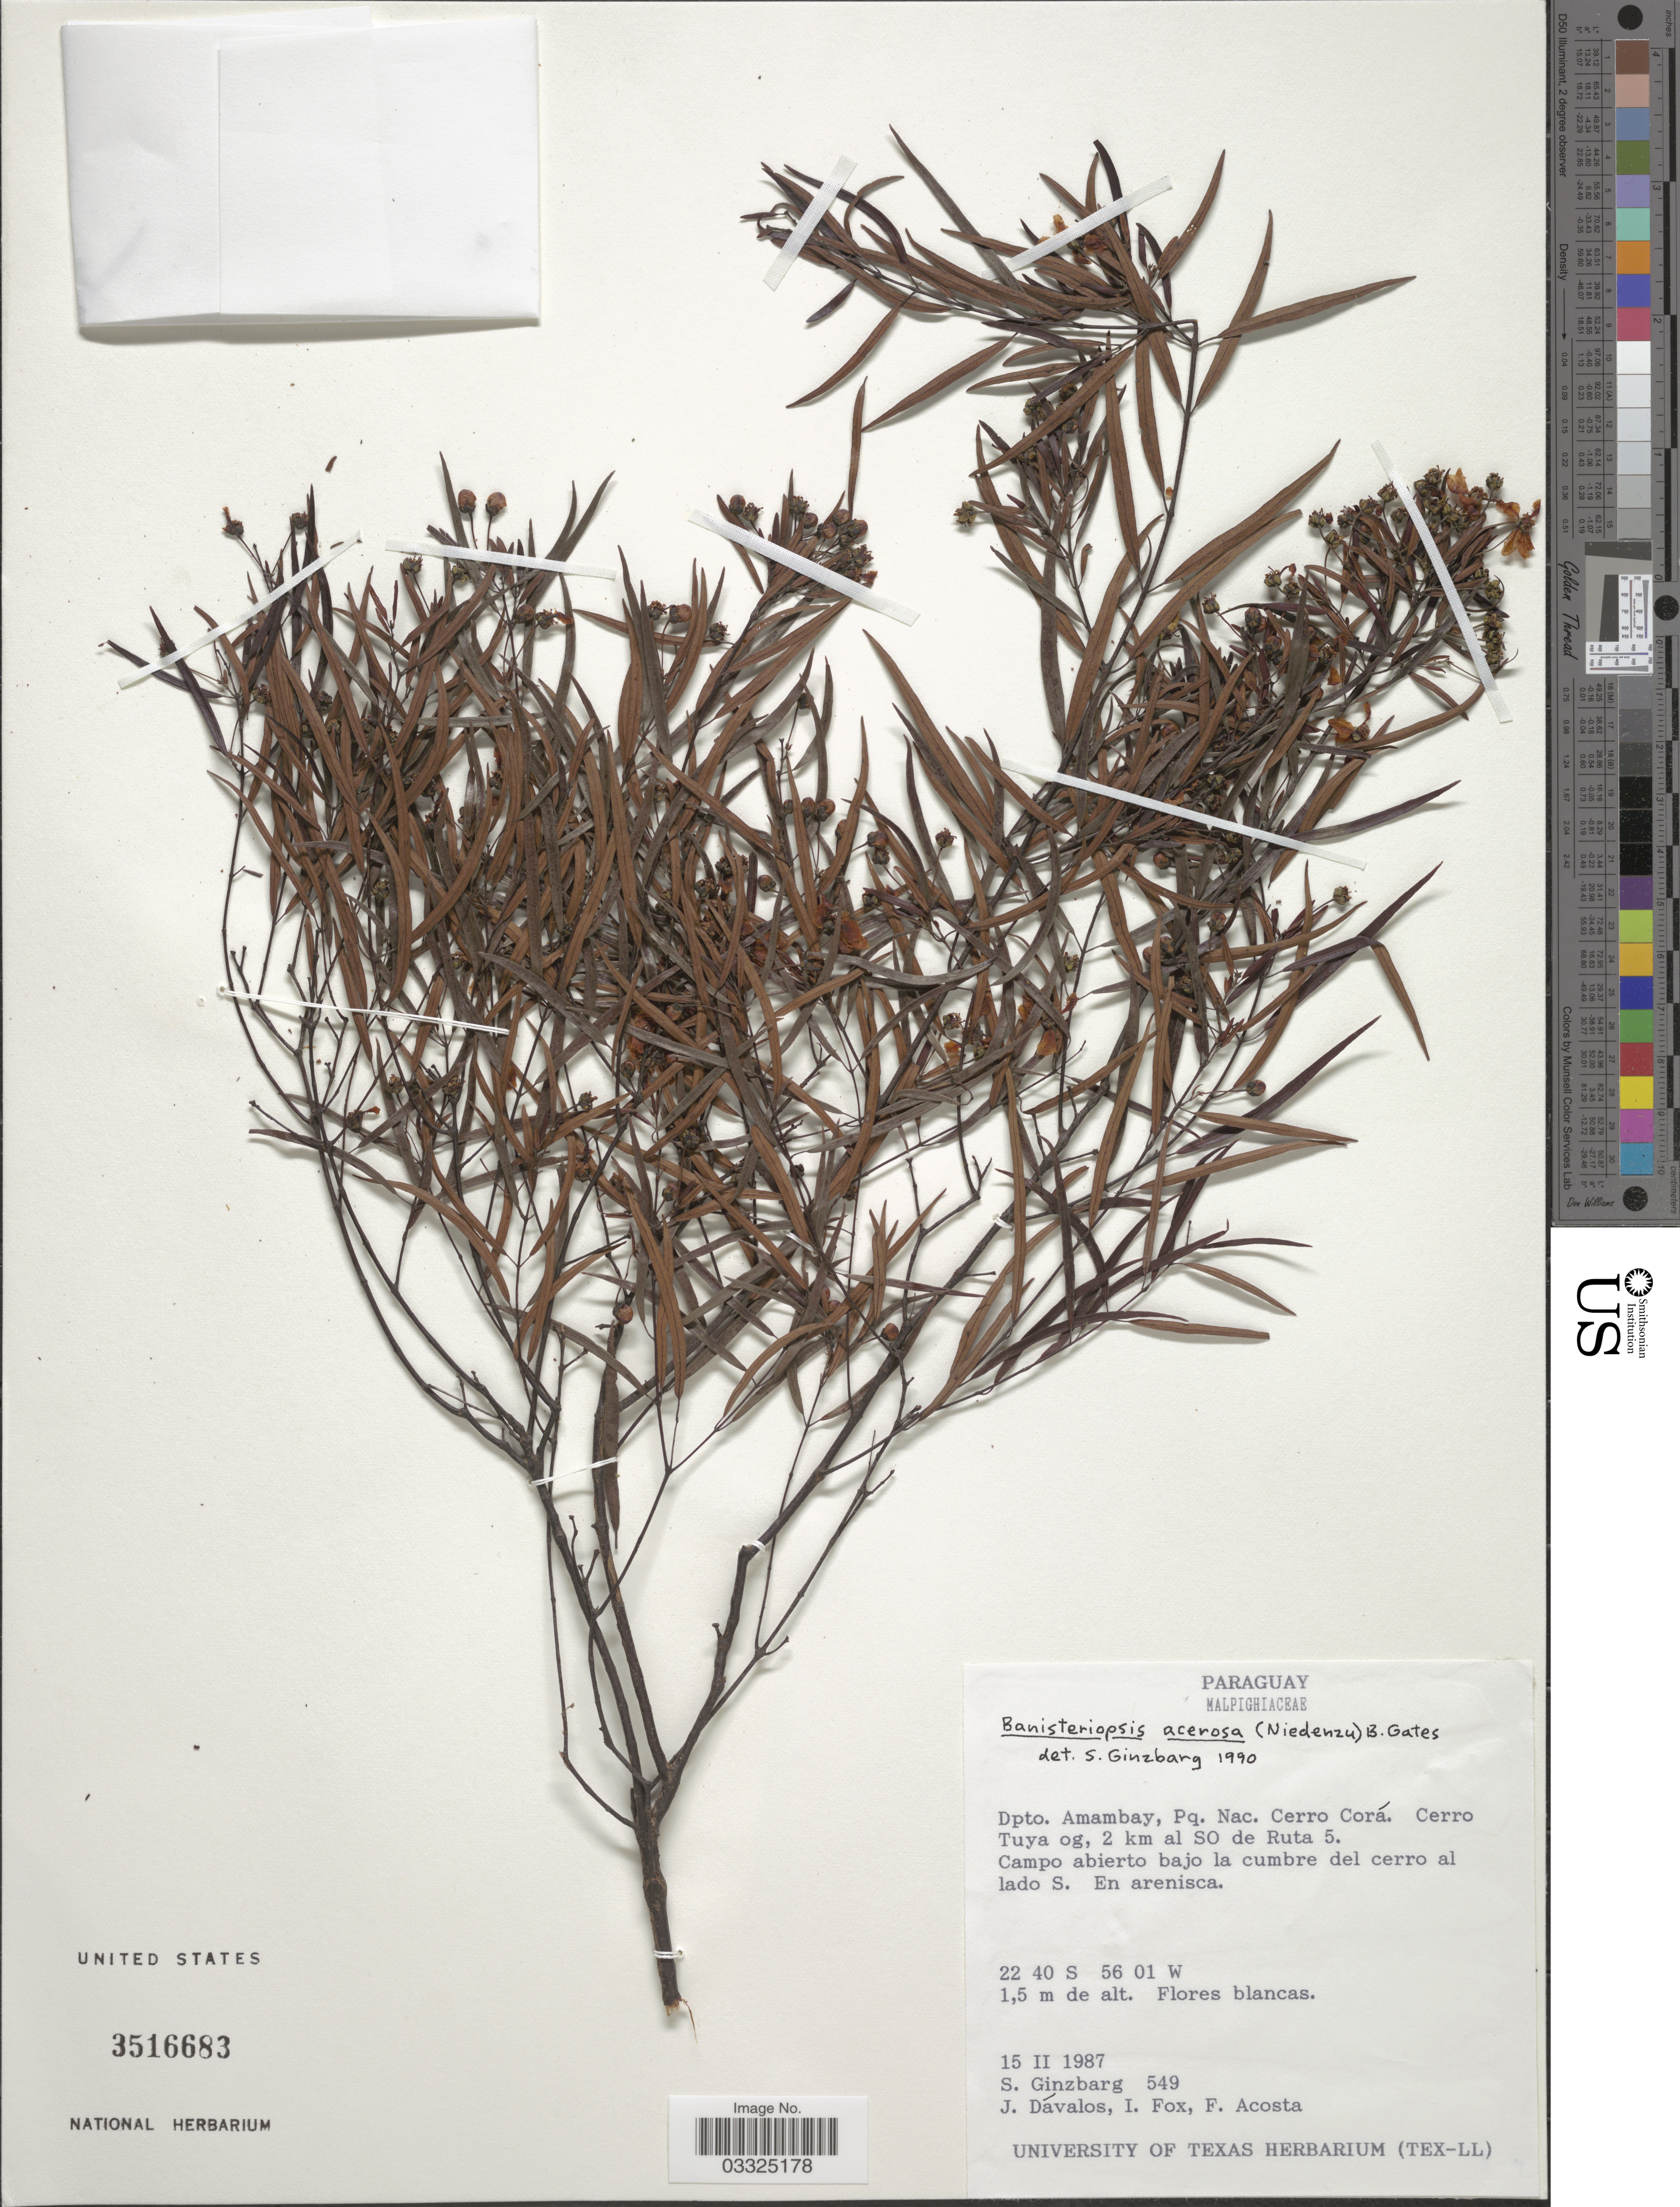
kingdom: Plantae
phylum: Tracheophyta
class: Magnoliopsida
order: Malpighiales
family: Malpighiaceae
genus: Banisteriopsis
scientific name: Banisteriopsis acerosa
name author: (Nied.) B. Gates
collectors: S. Ginzbarg, J. Dávalos, I. Fox & F. Acosta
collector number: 549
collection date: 1987-02-15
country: Paraguay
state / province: Amambay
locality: Dpto. Amambay, Pq. Nac. Cerro Corá. Cerro Tuya og, 2 km al SO de Ruta 5. Campo abierto bajo la cumbre del cerro al lado S.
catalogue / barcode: US 3516683